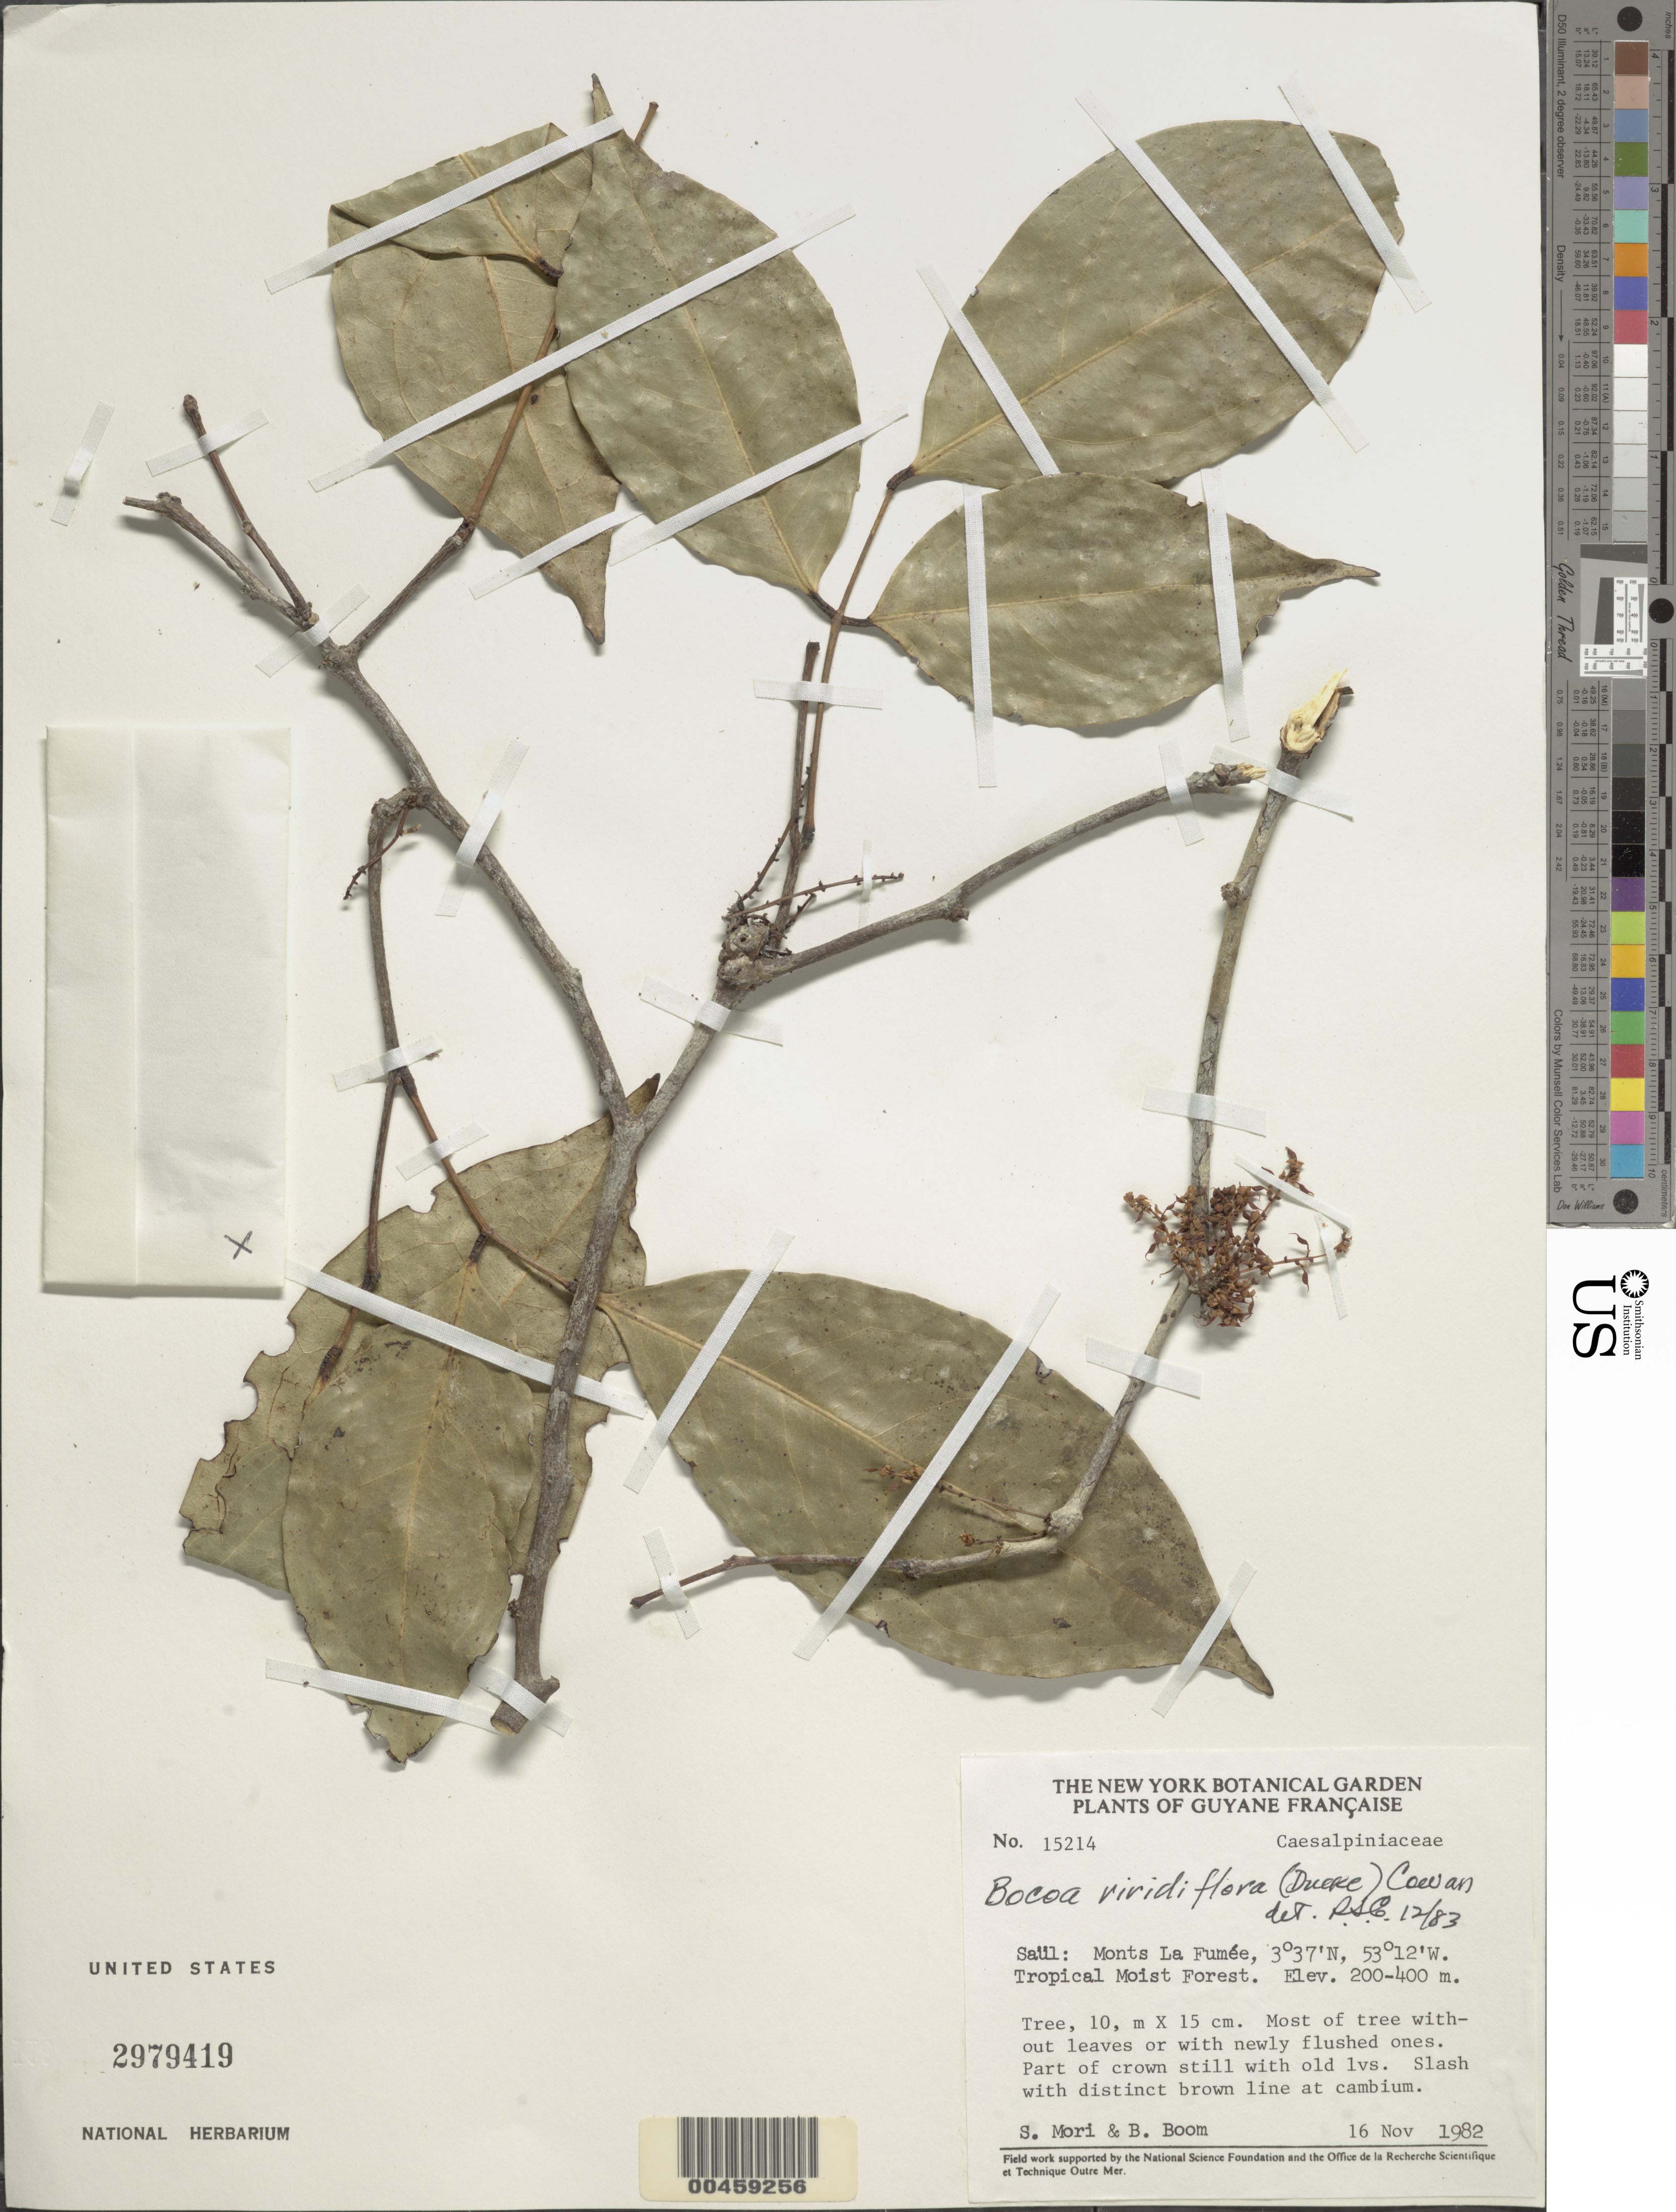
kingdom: Plantae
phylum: Tracheophyta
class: Magnoliopsida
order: Fabales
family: Fabaceae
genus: Bocoa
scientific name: Bocoa viridiflora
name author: (Ducke) R.S. Cowan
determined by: Cowan, R. S.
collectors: S. Mori & B. M. Boom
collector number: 15214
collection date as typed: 16 Nov 1982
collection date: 1982-11-16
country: French Guiana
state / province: Saint-Laurent-du-Maroni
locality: Saul; monts de fumee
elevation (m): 200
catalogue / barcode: US 2979419